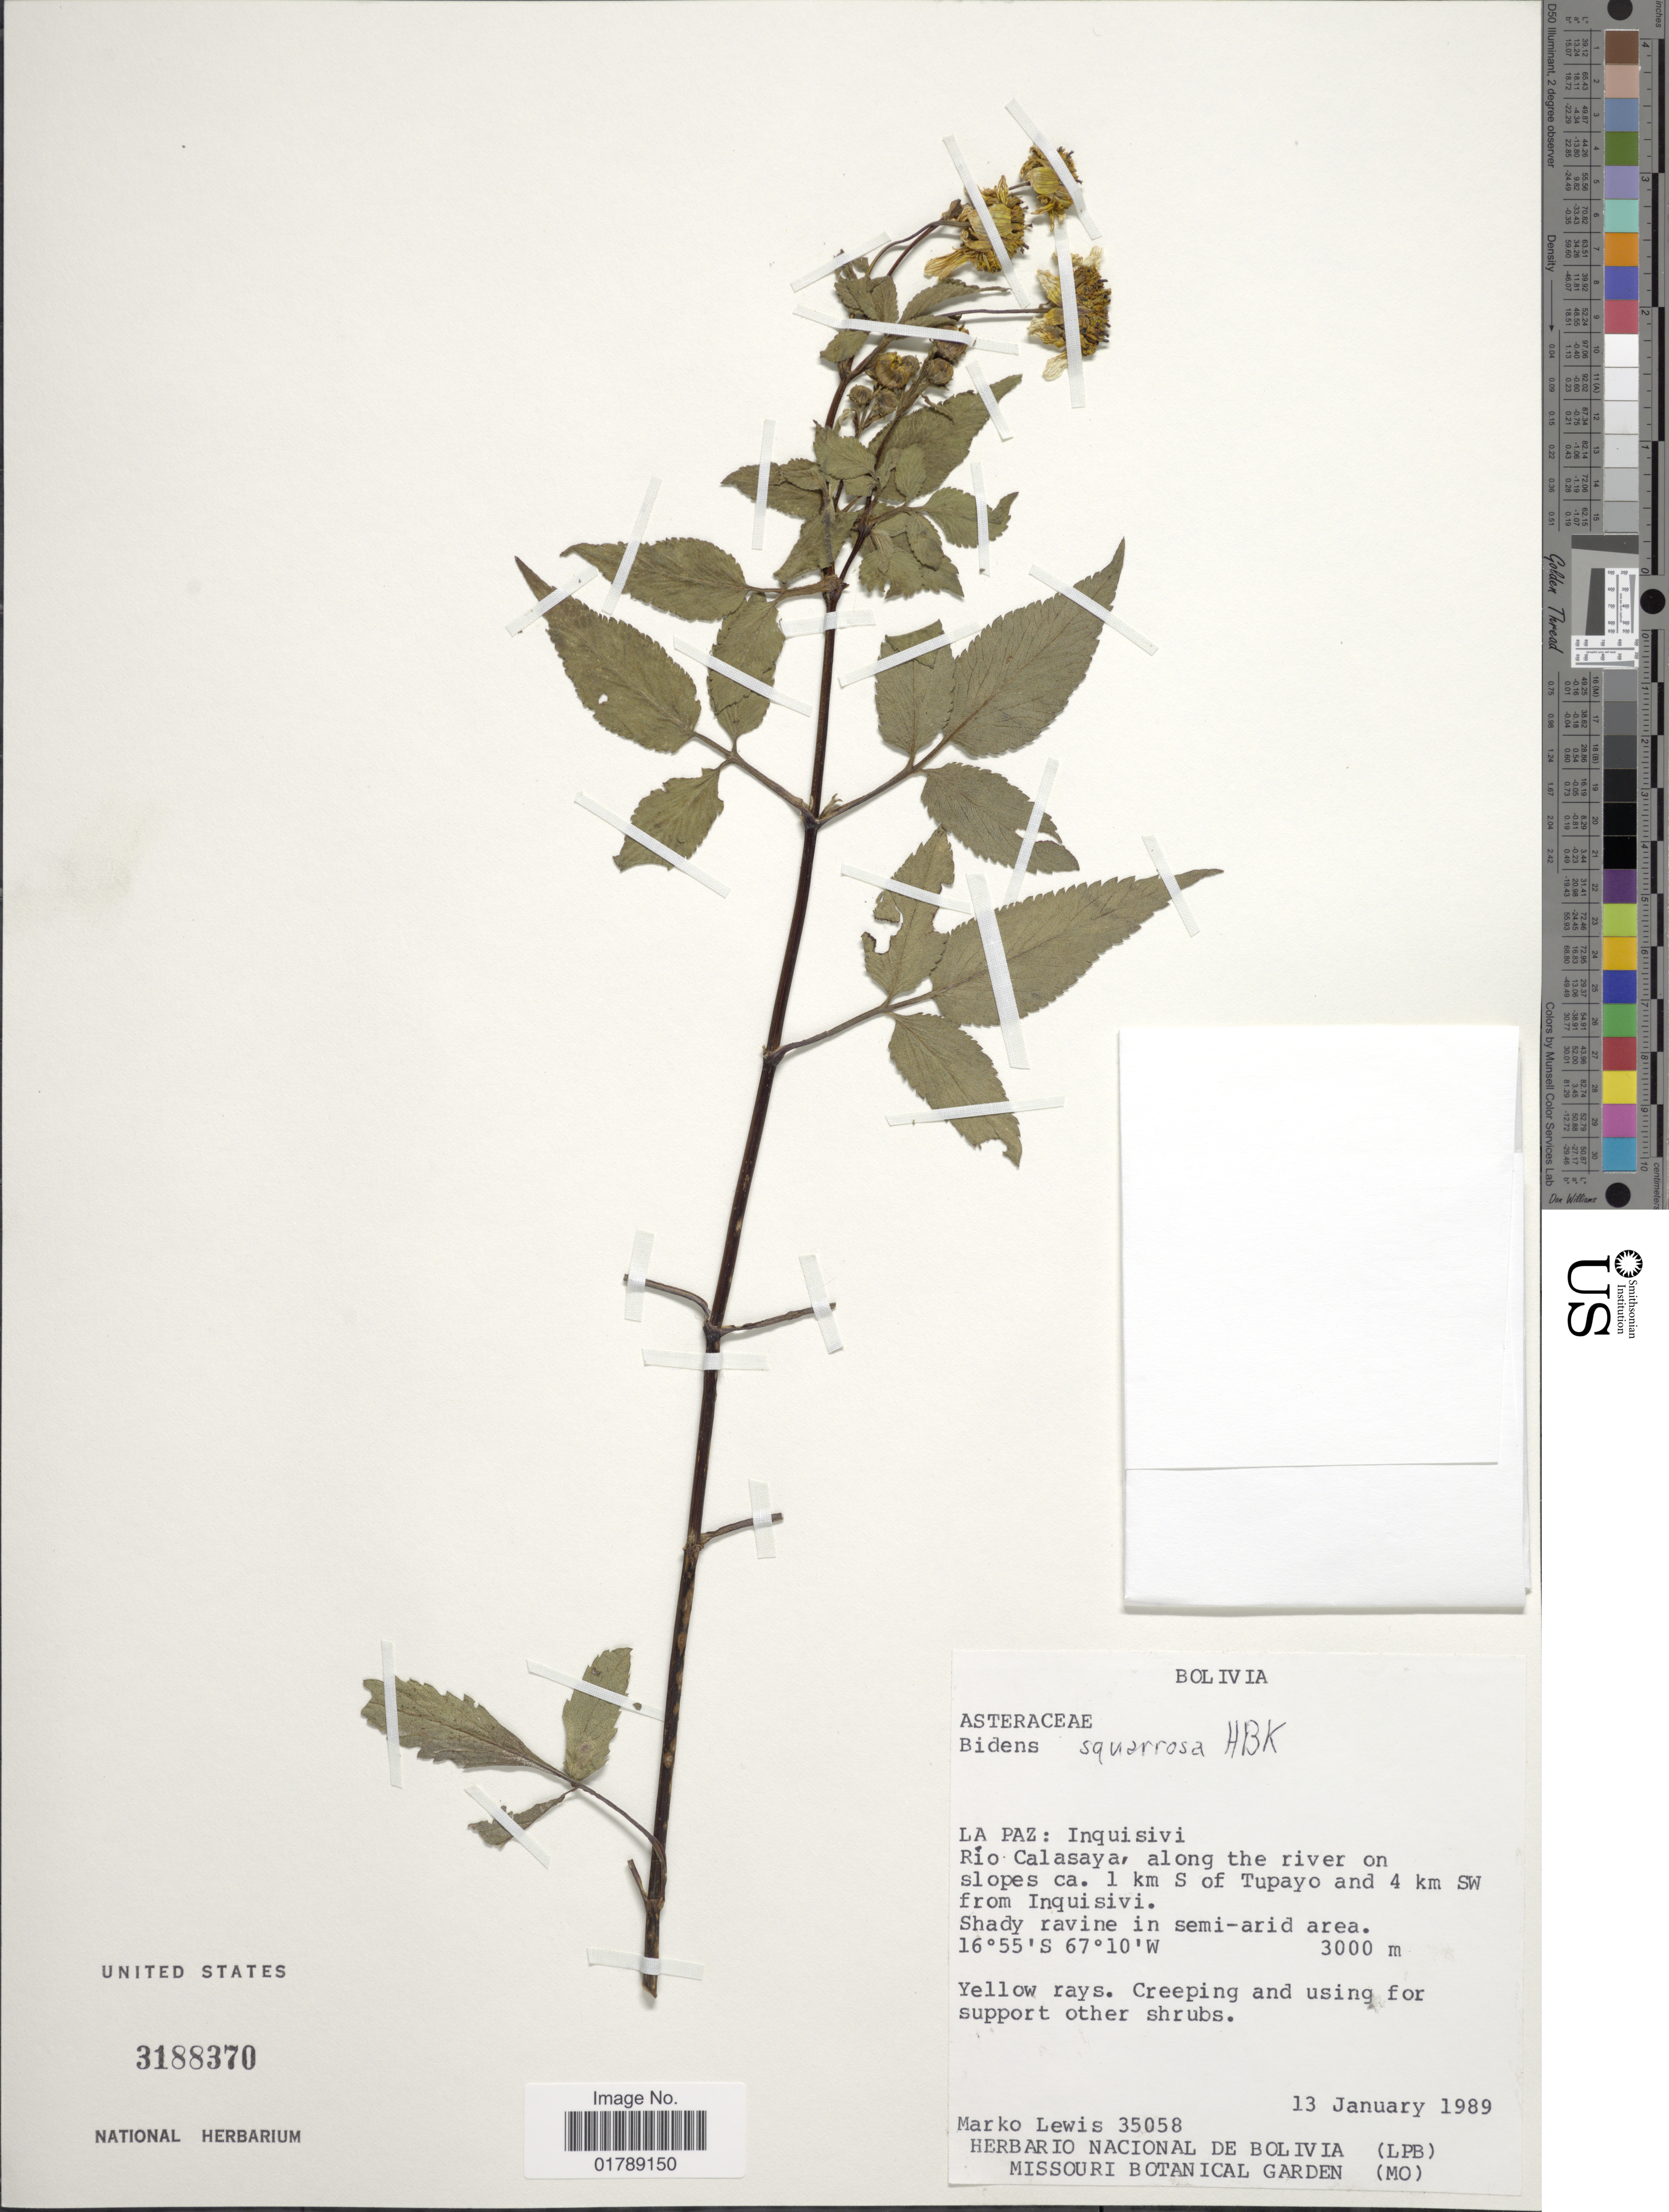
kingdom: Plantae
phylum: Tracheophyta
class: Magnoliopsida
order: Asterales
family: Asteraceae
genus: Bidens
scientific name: Bidens squarrosa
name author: Kunth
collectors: M. A. Lewis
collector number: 35058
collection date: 1989-01-13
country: Bolivia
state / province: La Paz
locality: Inquisivi. Río Calasaya, along the river on slopes ca. 1 km S of Tupayo and 4 km SW from Inquisivi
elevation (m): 3000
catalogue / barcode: US 3188370